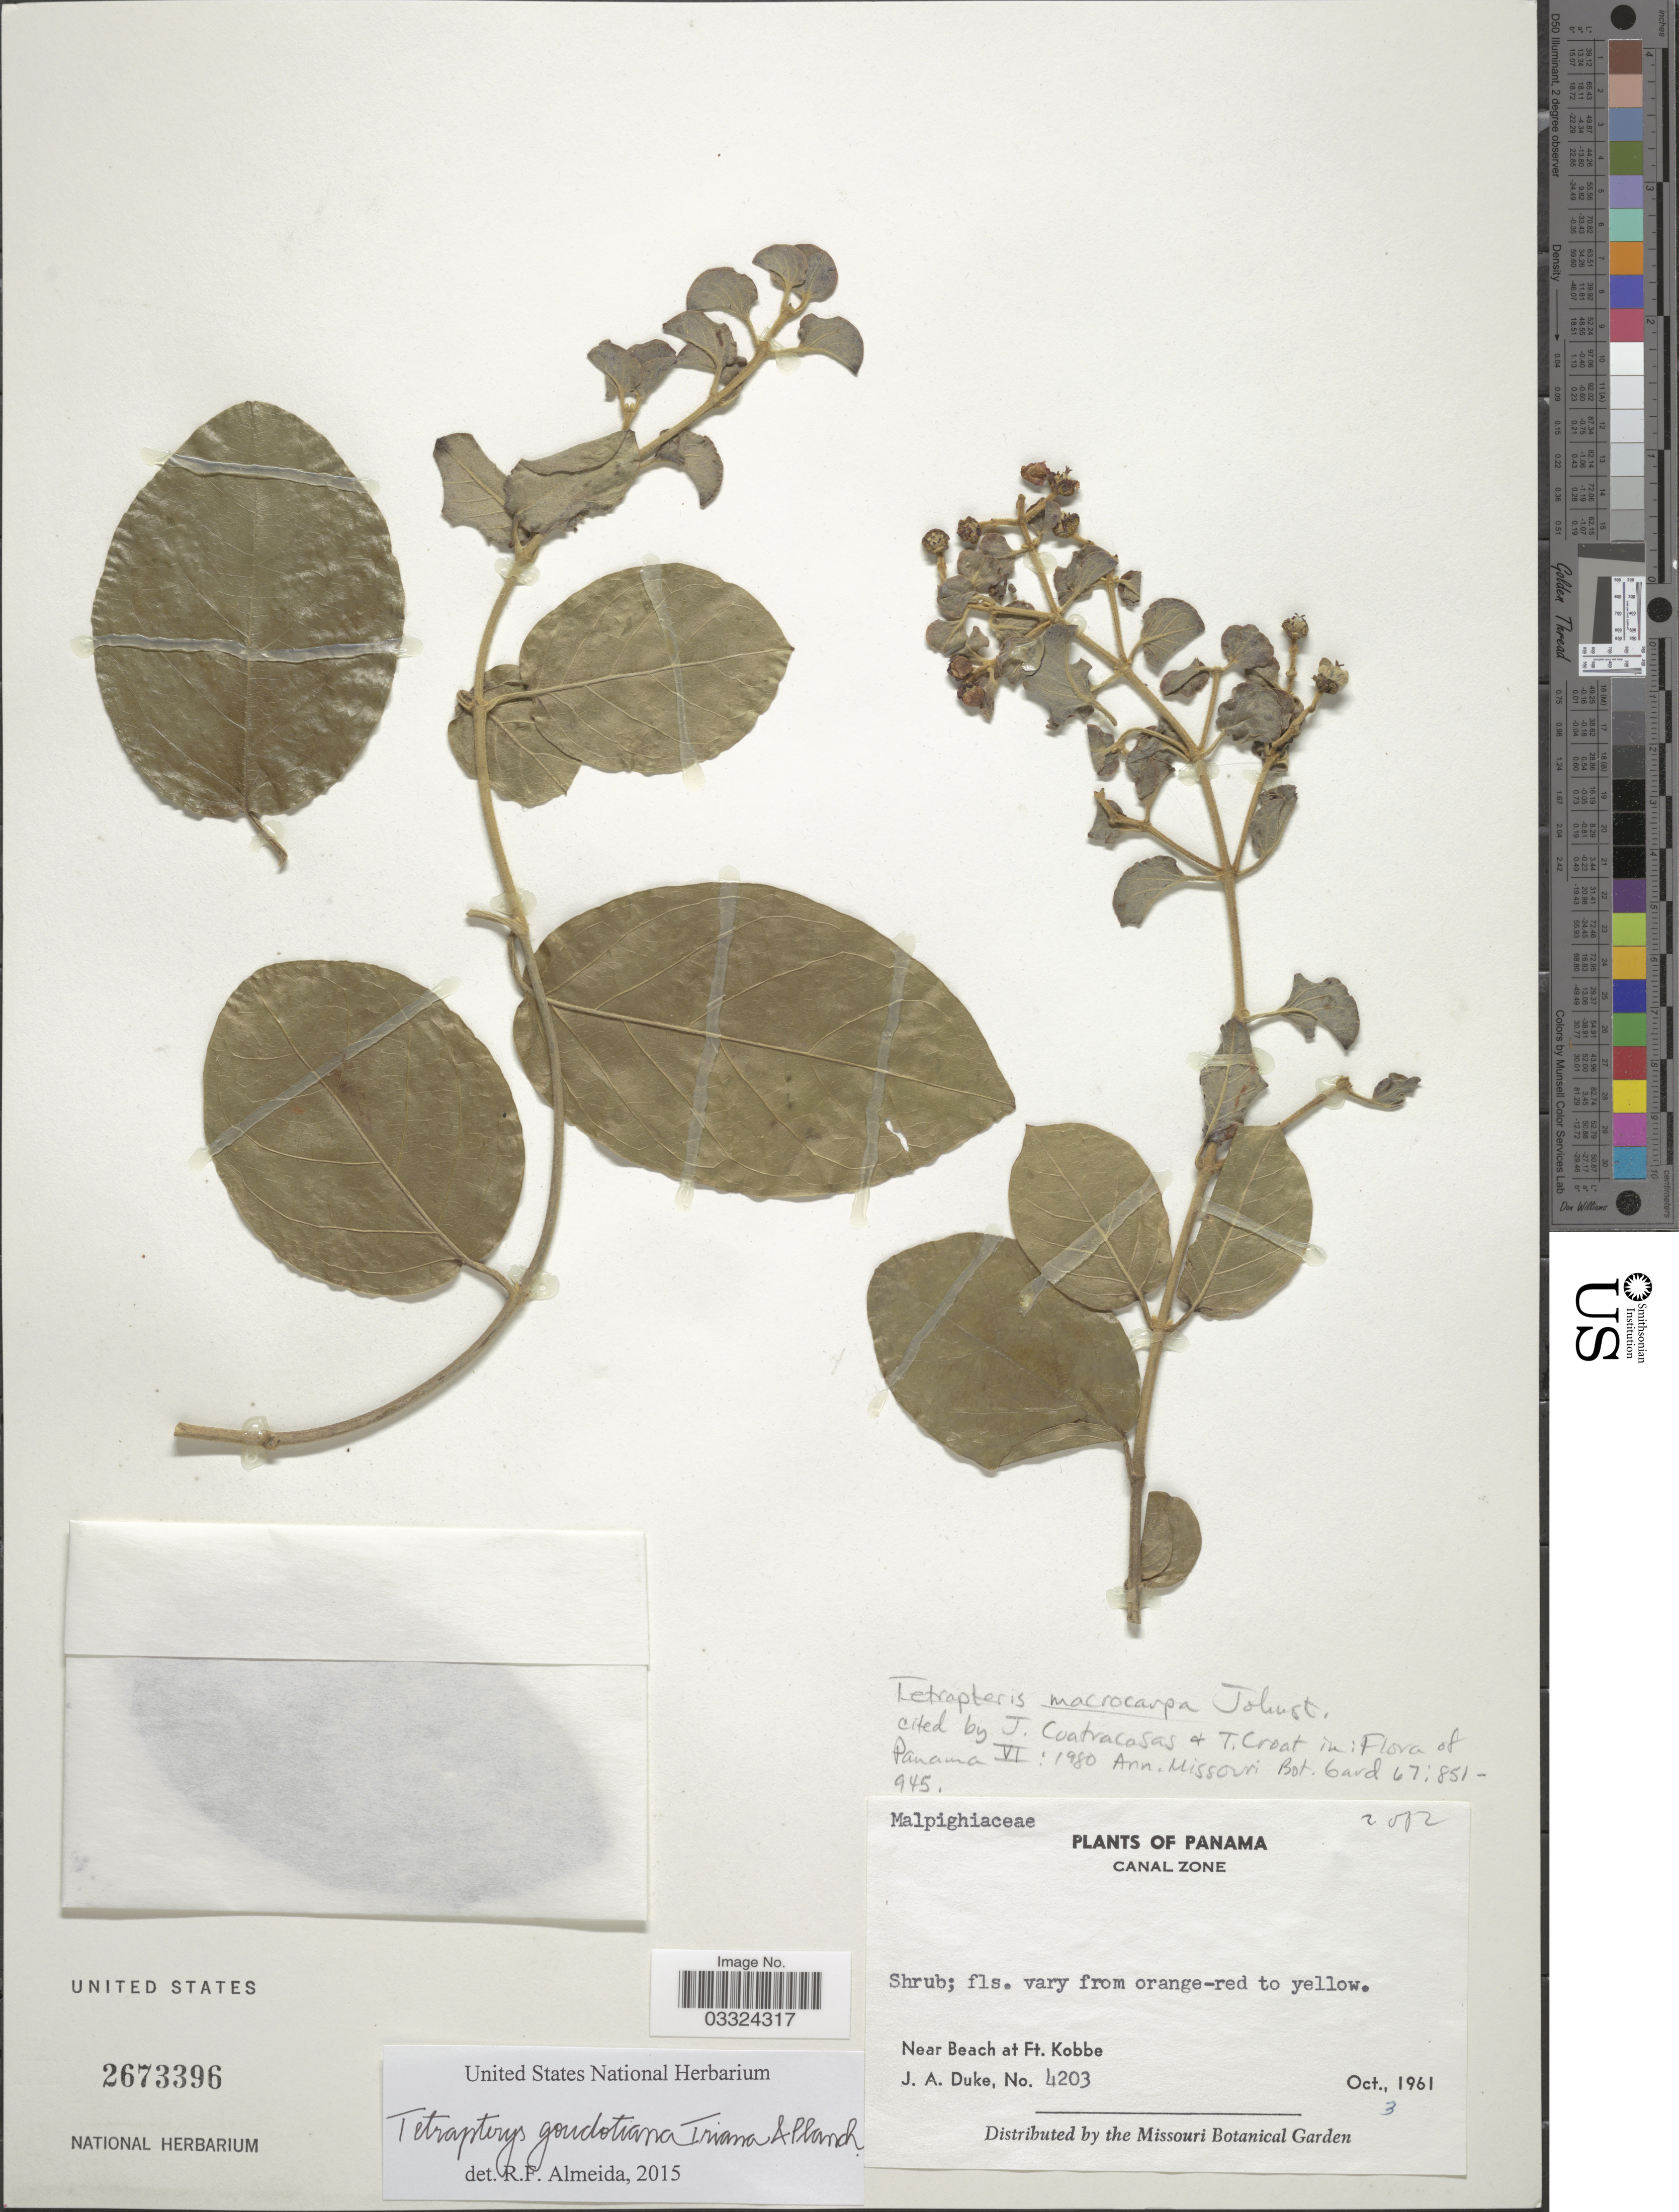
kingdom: Plantae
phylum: Tracheophyta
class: Magnoliopsida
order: Malpighiales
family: Malpighiaceae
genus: Tetrapterys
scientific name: Tetrapterys goudotiana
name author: Triana & Planch.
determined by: De Almeida, R. F., (HUEFS), Universidade Estadual de Feira de Santana (BRAZIL)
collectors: J. A. Duke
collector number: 4203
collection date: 1961-10-03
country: Panama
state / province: Colón / Panamá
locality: Canal Zone. Near Beach at Ft. Kobbe.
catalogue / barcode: US 2673396